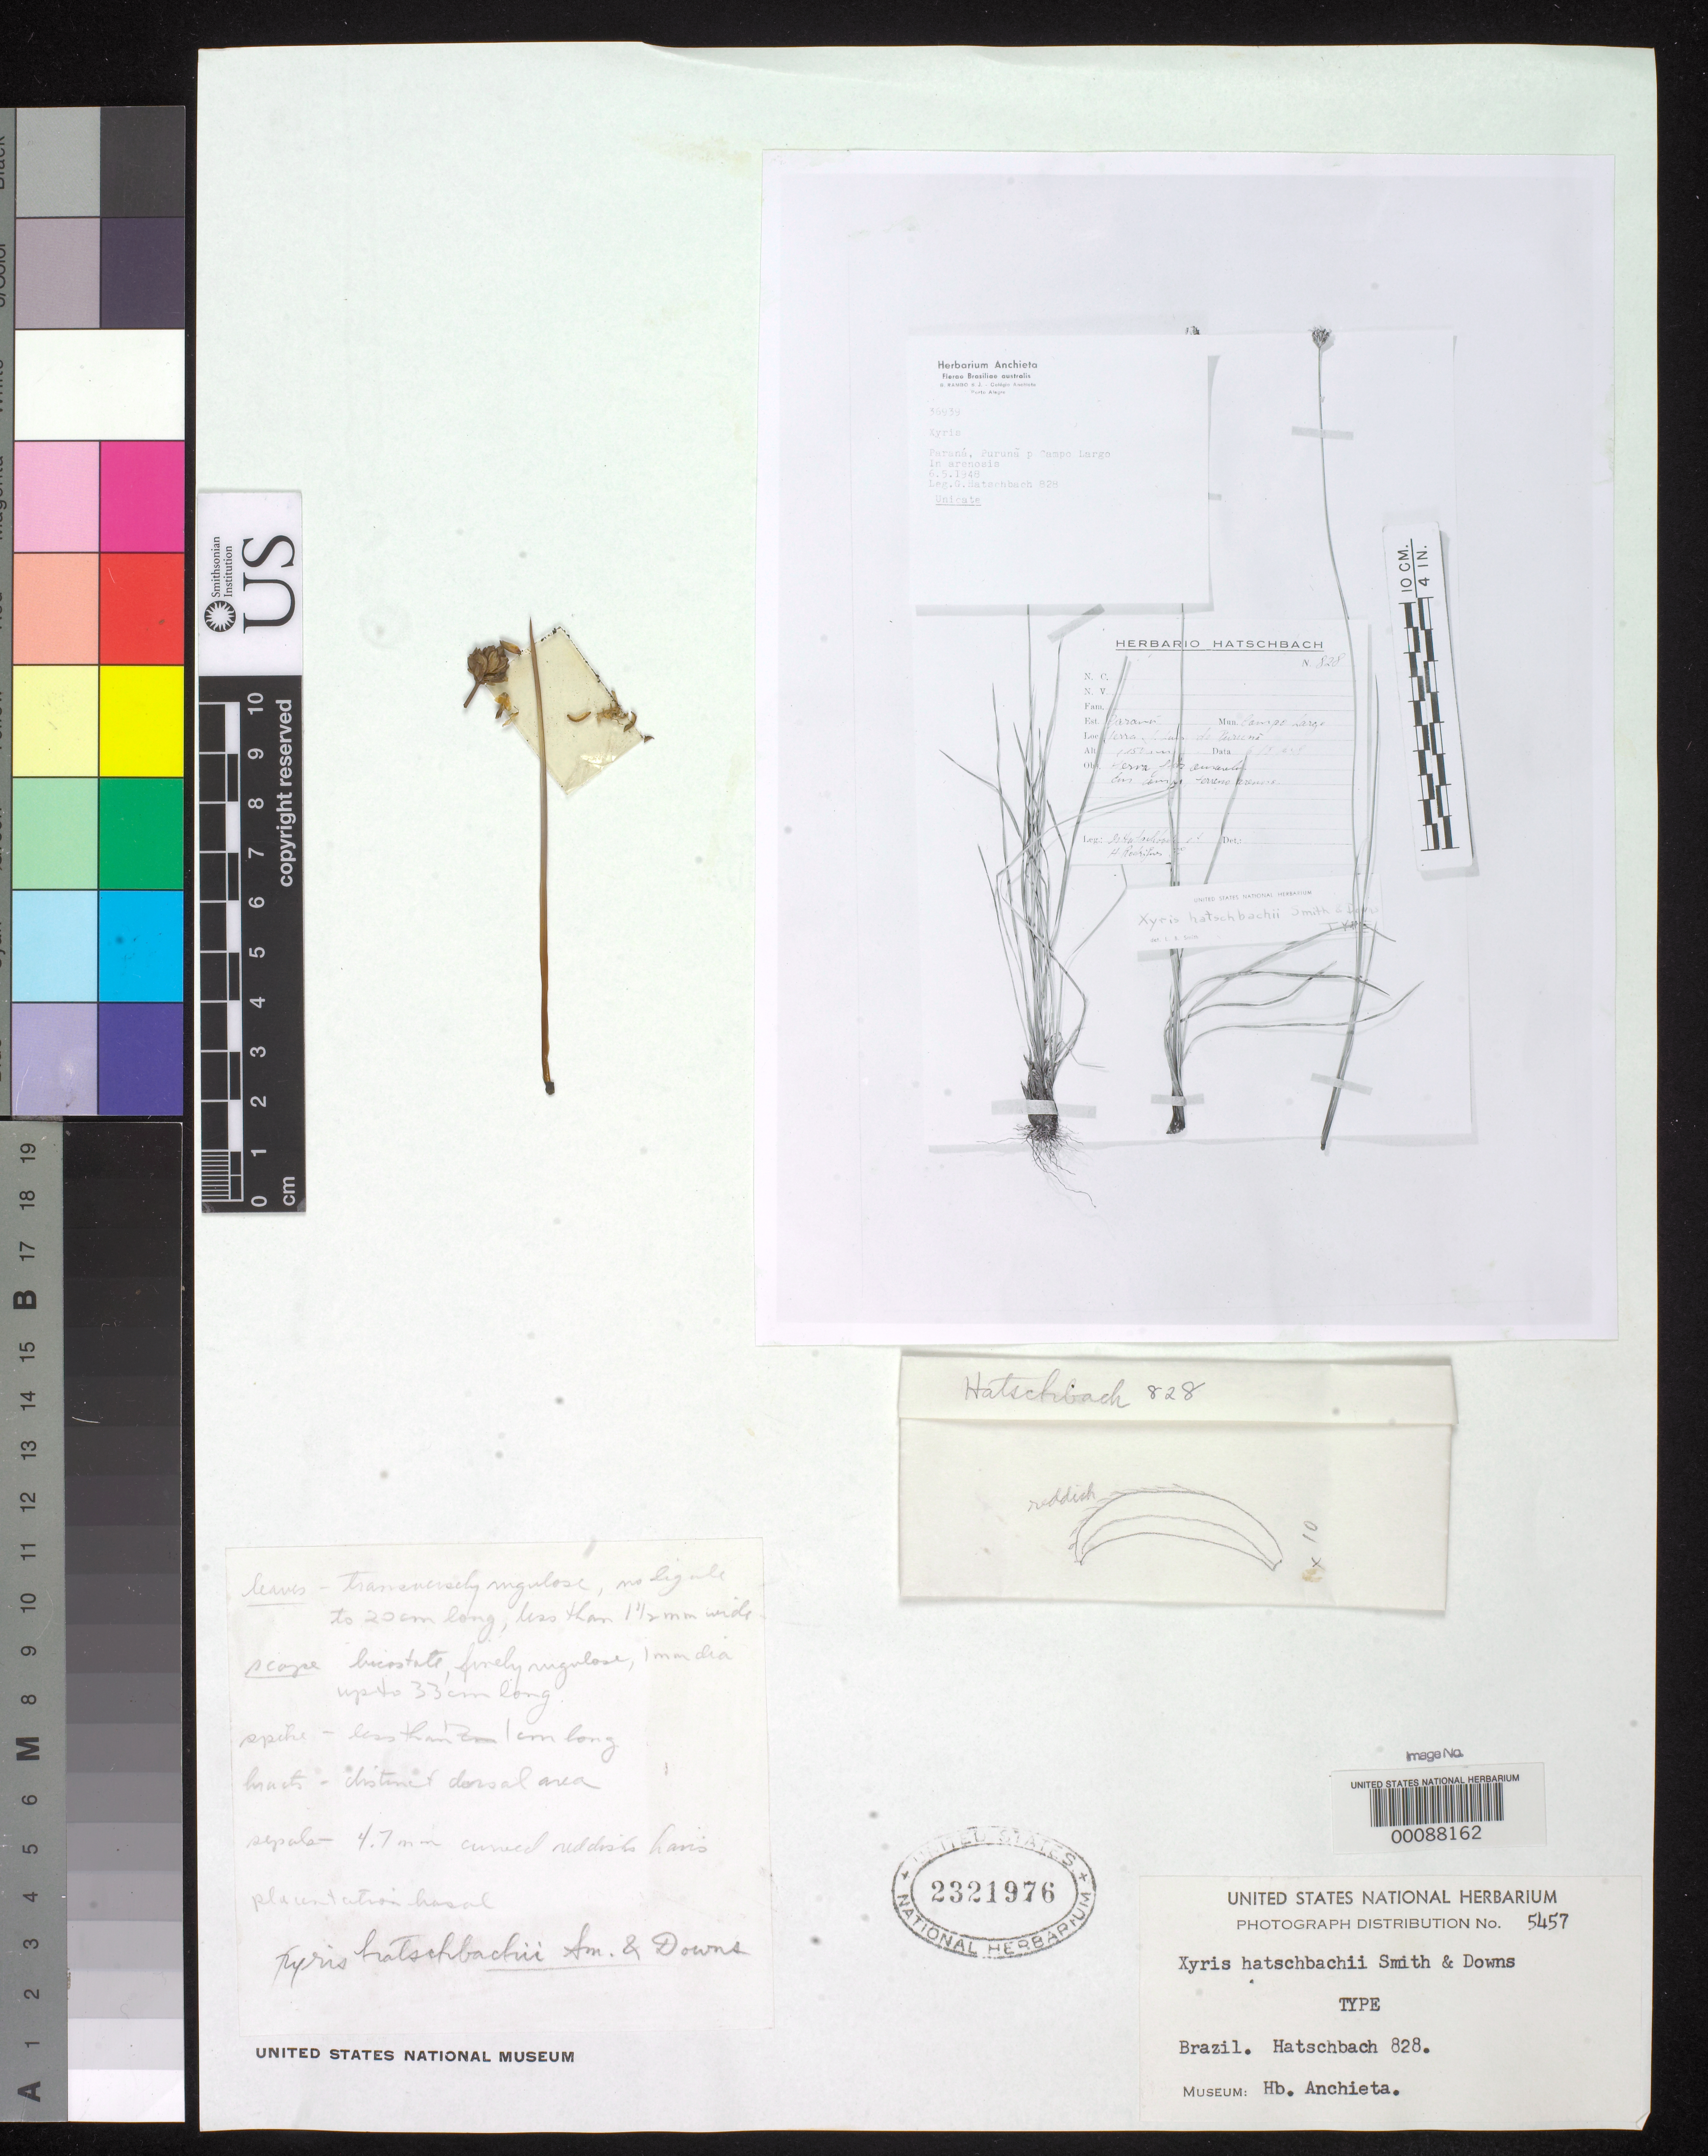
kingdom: Plantae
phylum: Tracheophyta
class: Liliopsida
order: Poales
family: Xyridaceae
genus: Xyris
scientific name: Xyris hatschbachii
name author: L.B. Sm. & Downs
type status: Isotype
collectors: G. Hatschbach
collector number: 828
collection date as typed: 06 Jan 1948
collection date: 1948-01-06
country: Brazil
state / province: Paraná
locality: Puruna.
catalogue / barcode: US 2321976